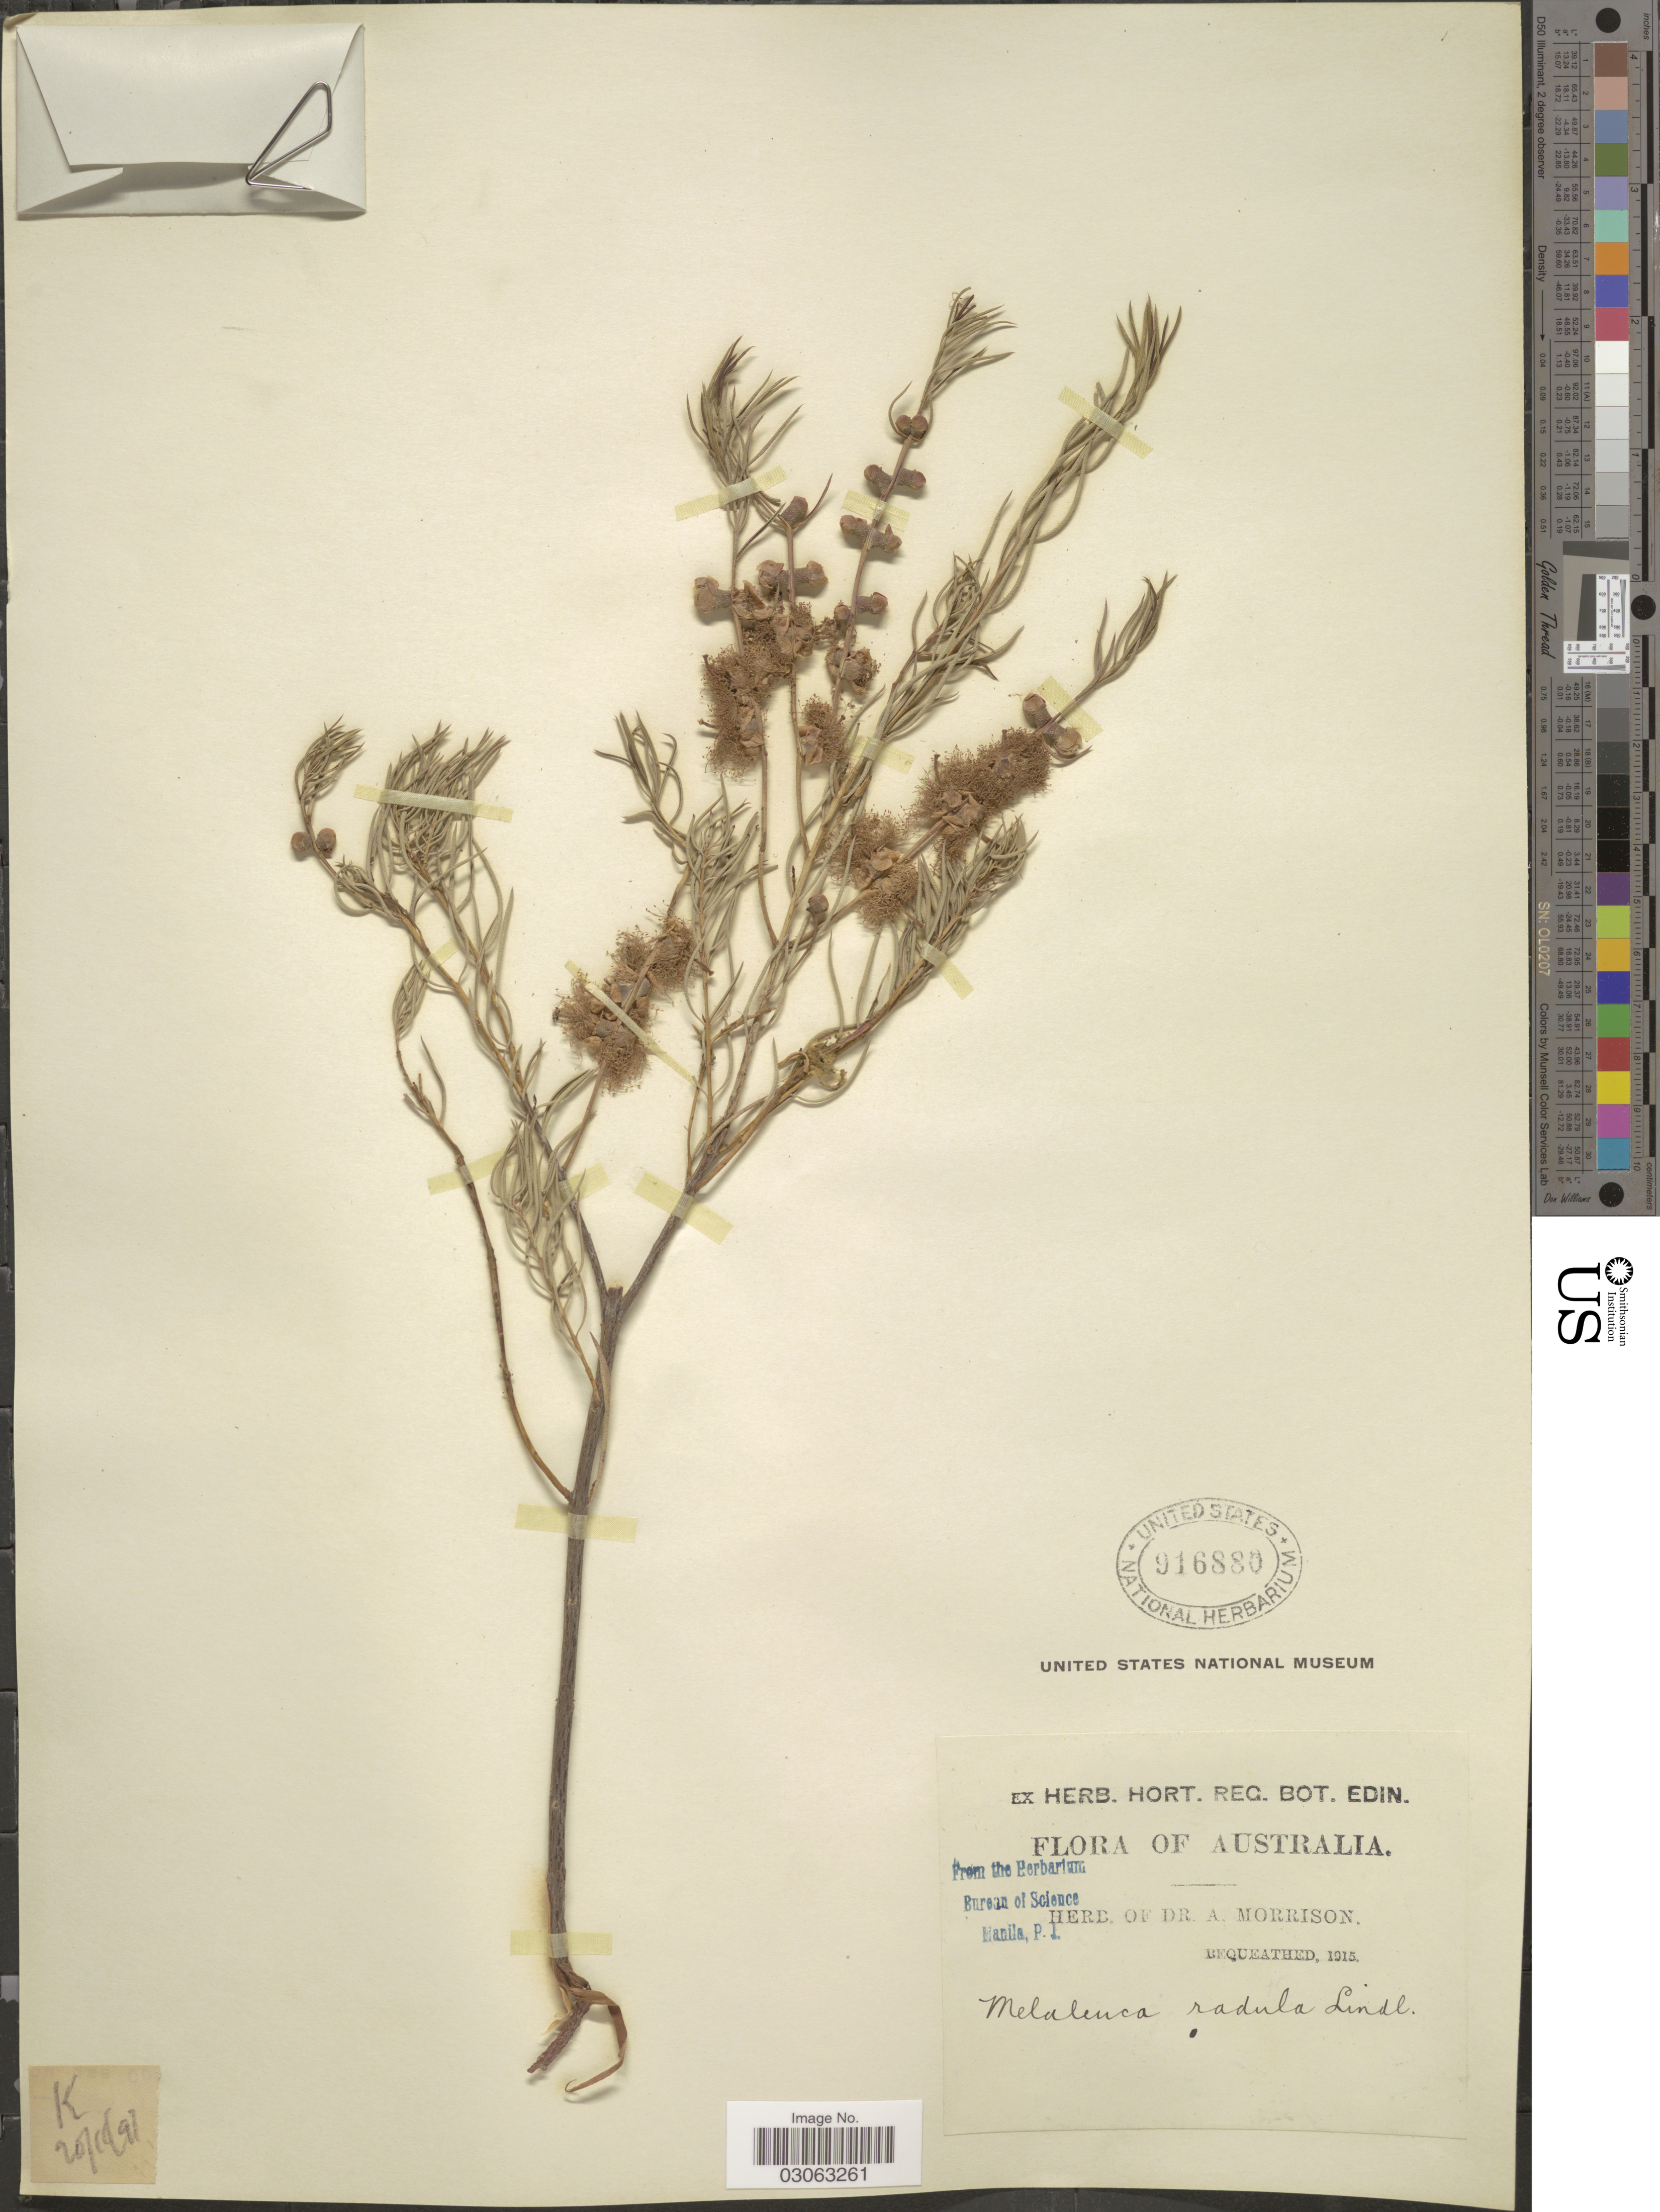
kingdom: Plantae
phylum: Tracheophyta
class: Magnoliopsida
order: Myrtales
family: Myrtaceae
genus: Melaleuca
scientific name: Melaleuca radula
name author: Lindl.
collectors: ex herb. Dr. A. Morrison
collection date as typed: Transcribed d/m/y: 20/11/91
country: Australia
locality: K [unsure placement]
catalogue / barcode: US 916880